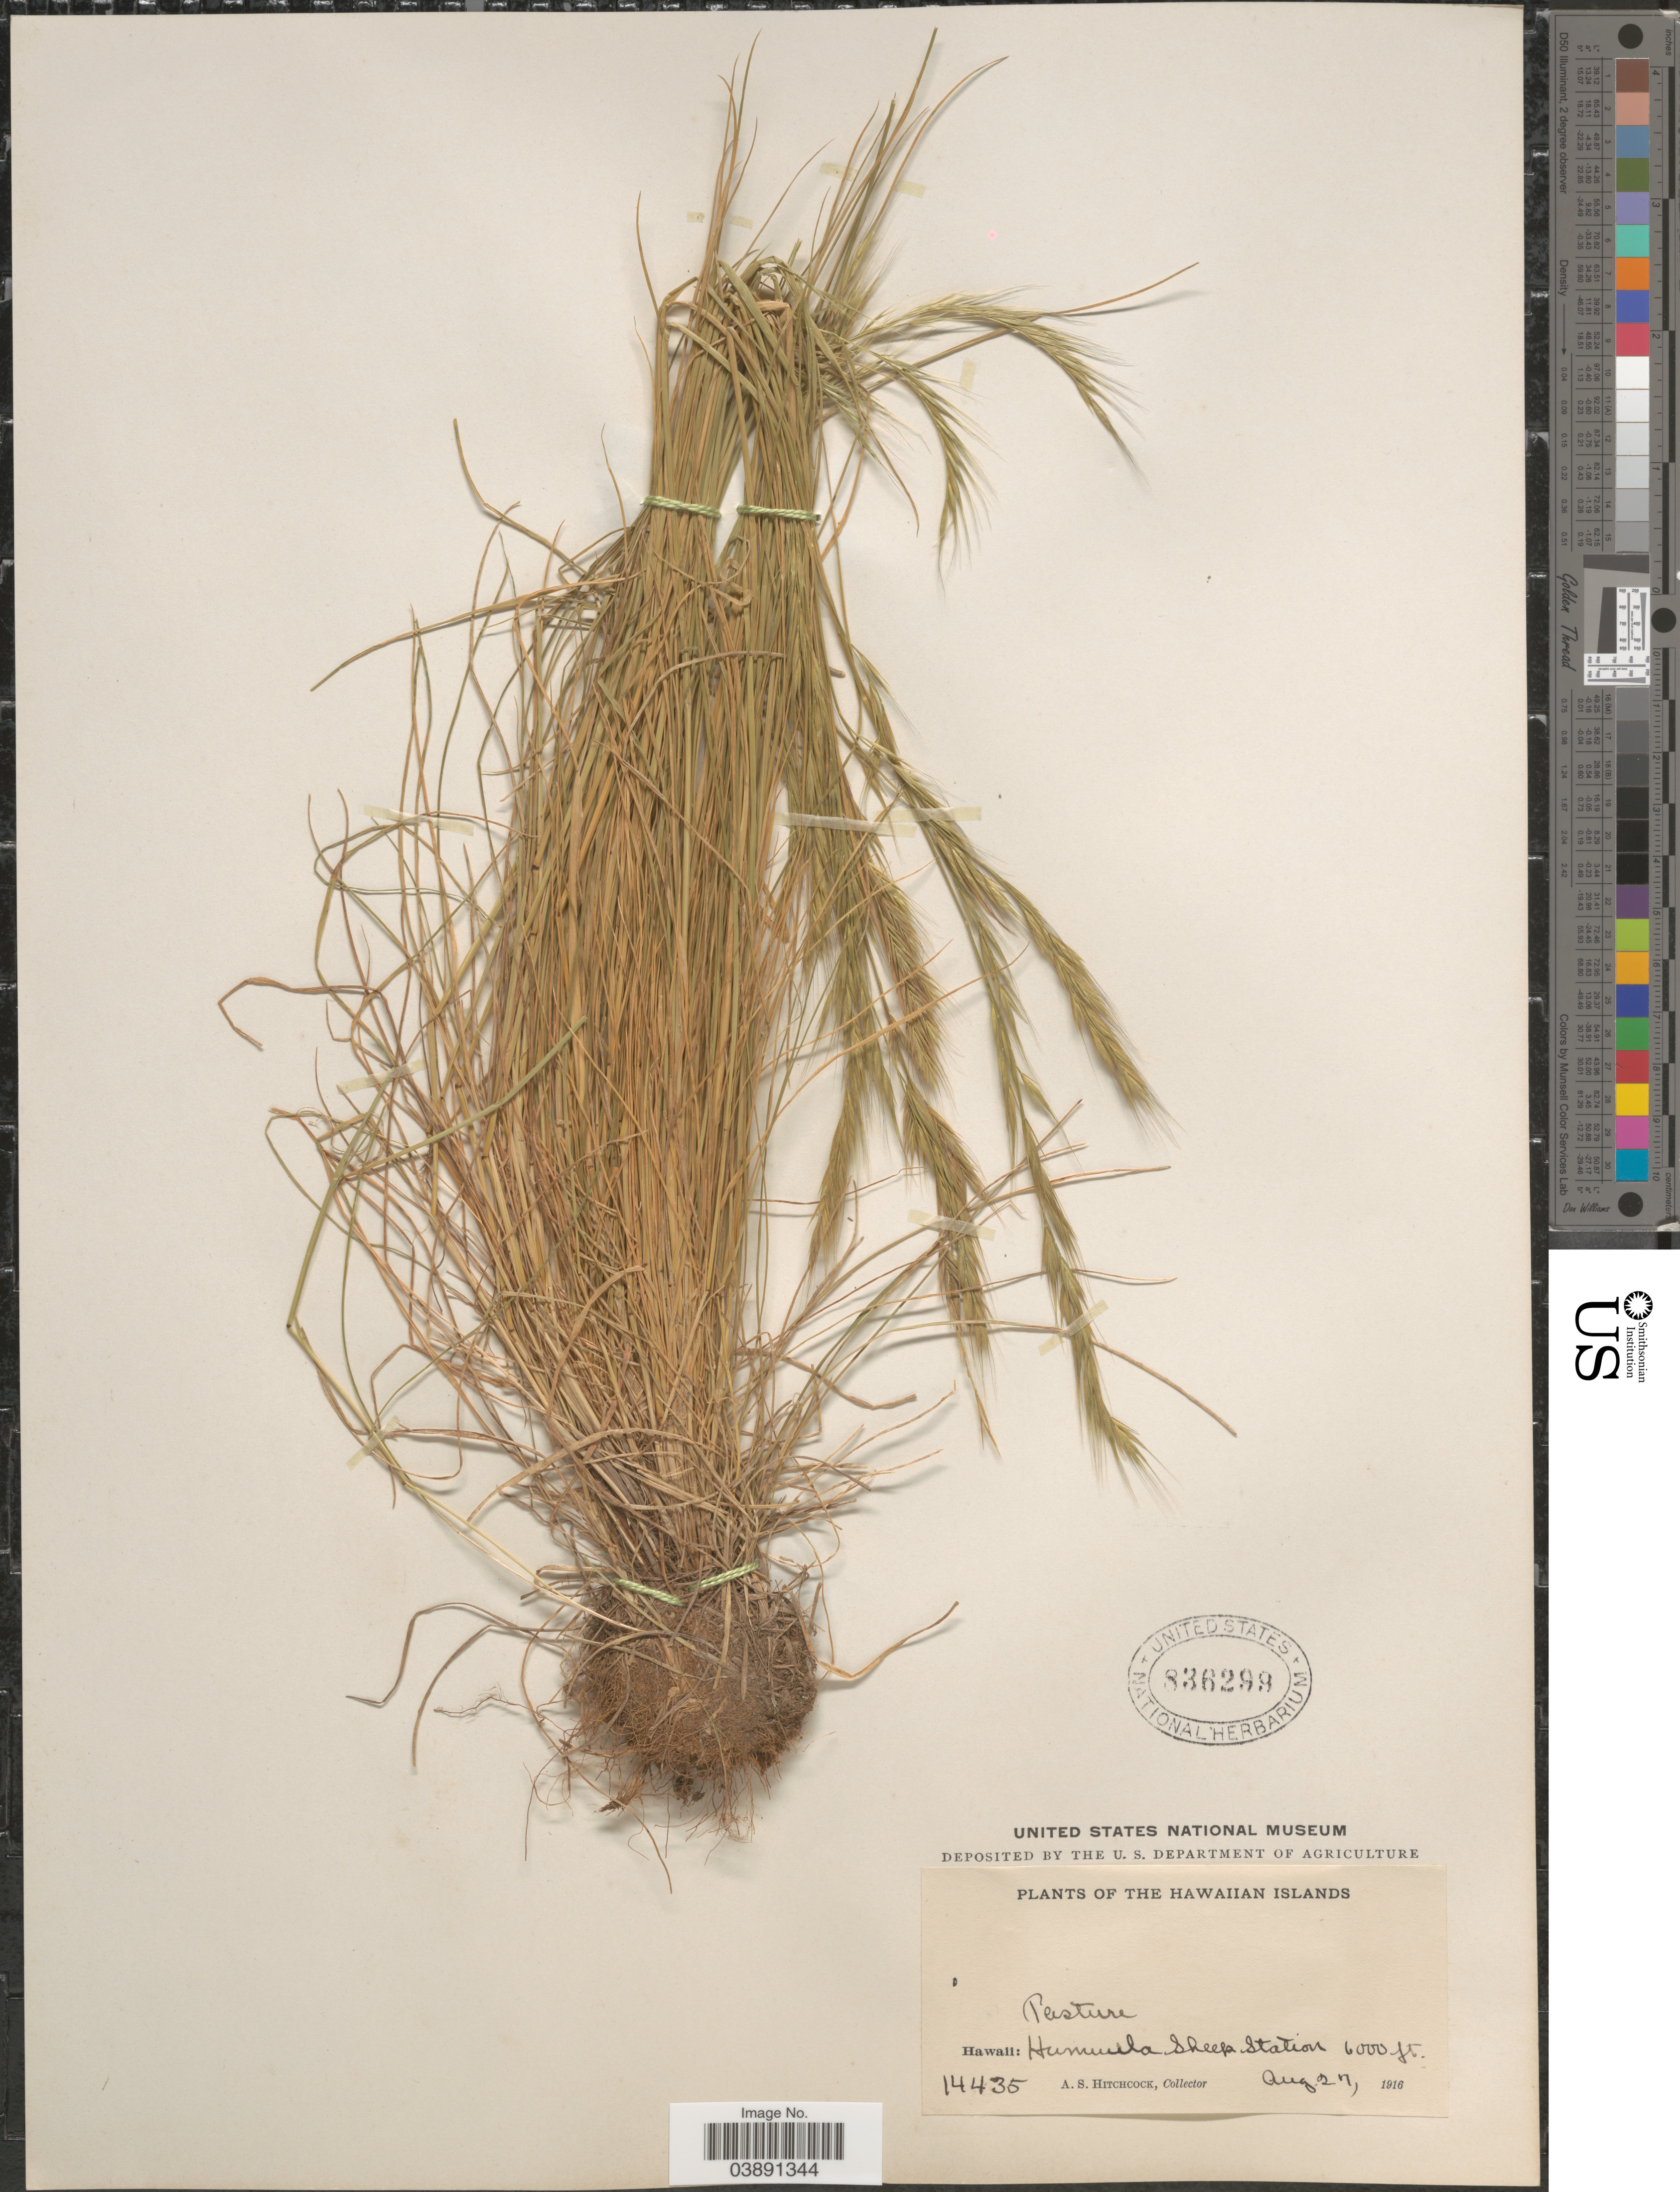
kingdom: Plantae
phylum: Tracheophyta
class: Liliopsida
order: Poales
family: Poaceae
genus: Festuca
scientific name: Festuca bromoides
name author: L.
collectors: A. S. Hitchcock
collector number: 14435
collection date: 1916-08-27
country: United States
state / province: Hawaii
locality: The Hawaiian Islands. Humuula Sheep Station.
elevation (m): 1829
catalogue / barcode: US 836299